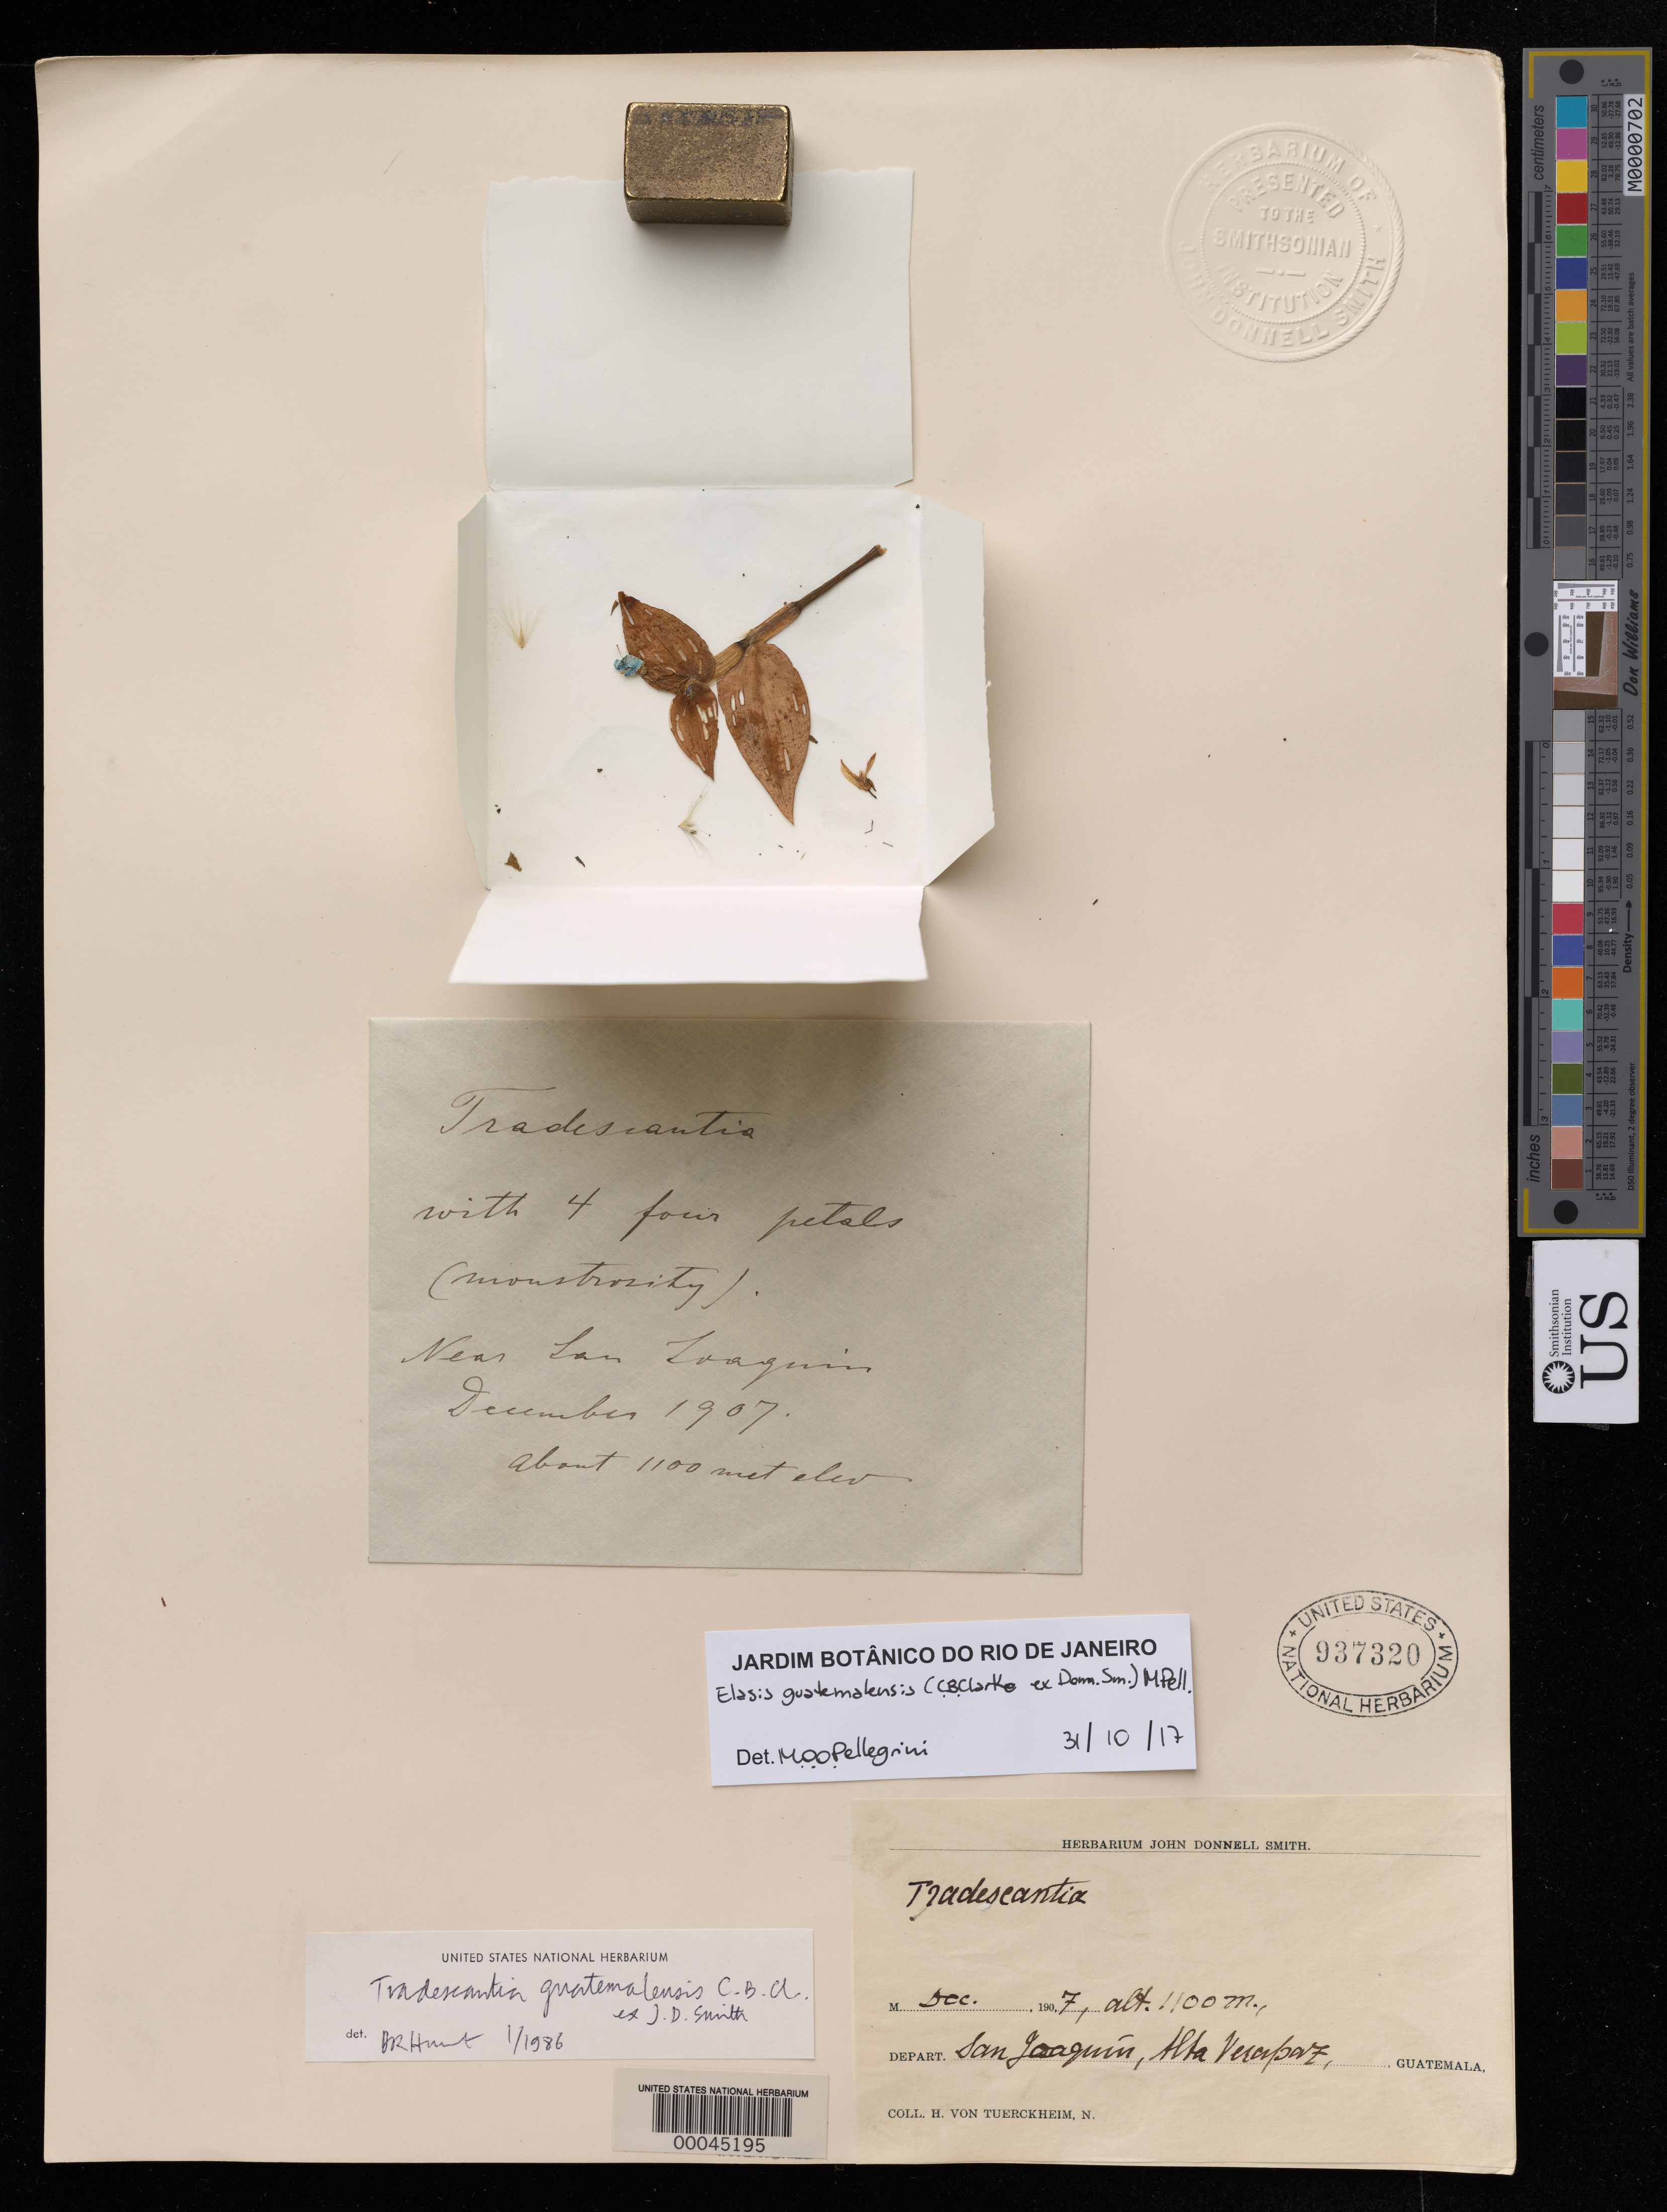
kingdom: Plantae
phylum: Tracheophyta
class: Liliopsida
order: Commelinales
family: Commelinaceae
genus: Elasis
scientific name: Elasis guatemalensis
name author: (C.B. Clarke ex Donn. Sm.) M. Pell.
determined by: Pellegrini, M. O. de Oliveira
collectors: H. von Türckheim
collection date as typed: Dec 1907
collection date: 1907-12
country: Guatemala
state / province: Alta Verapaz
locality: San Joaquin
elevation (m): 1100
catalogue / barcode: US 937320